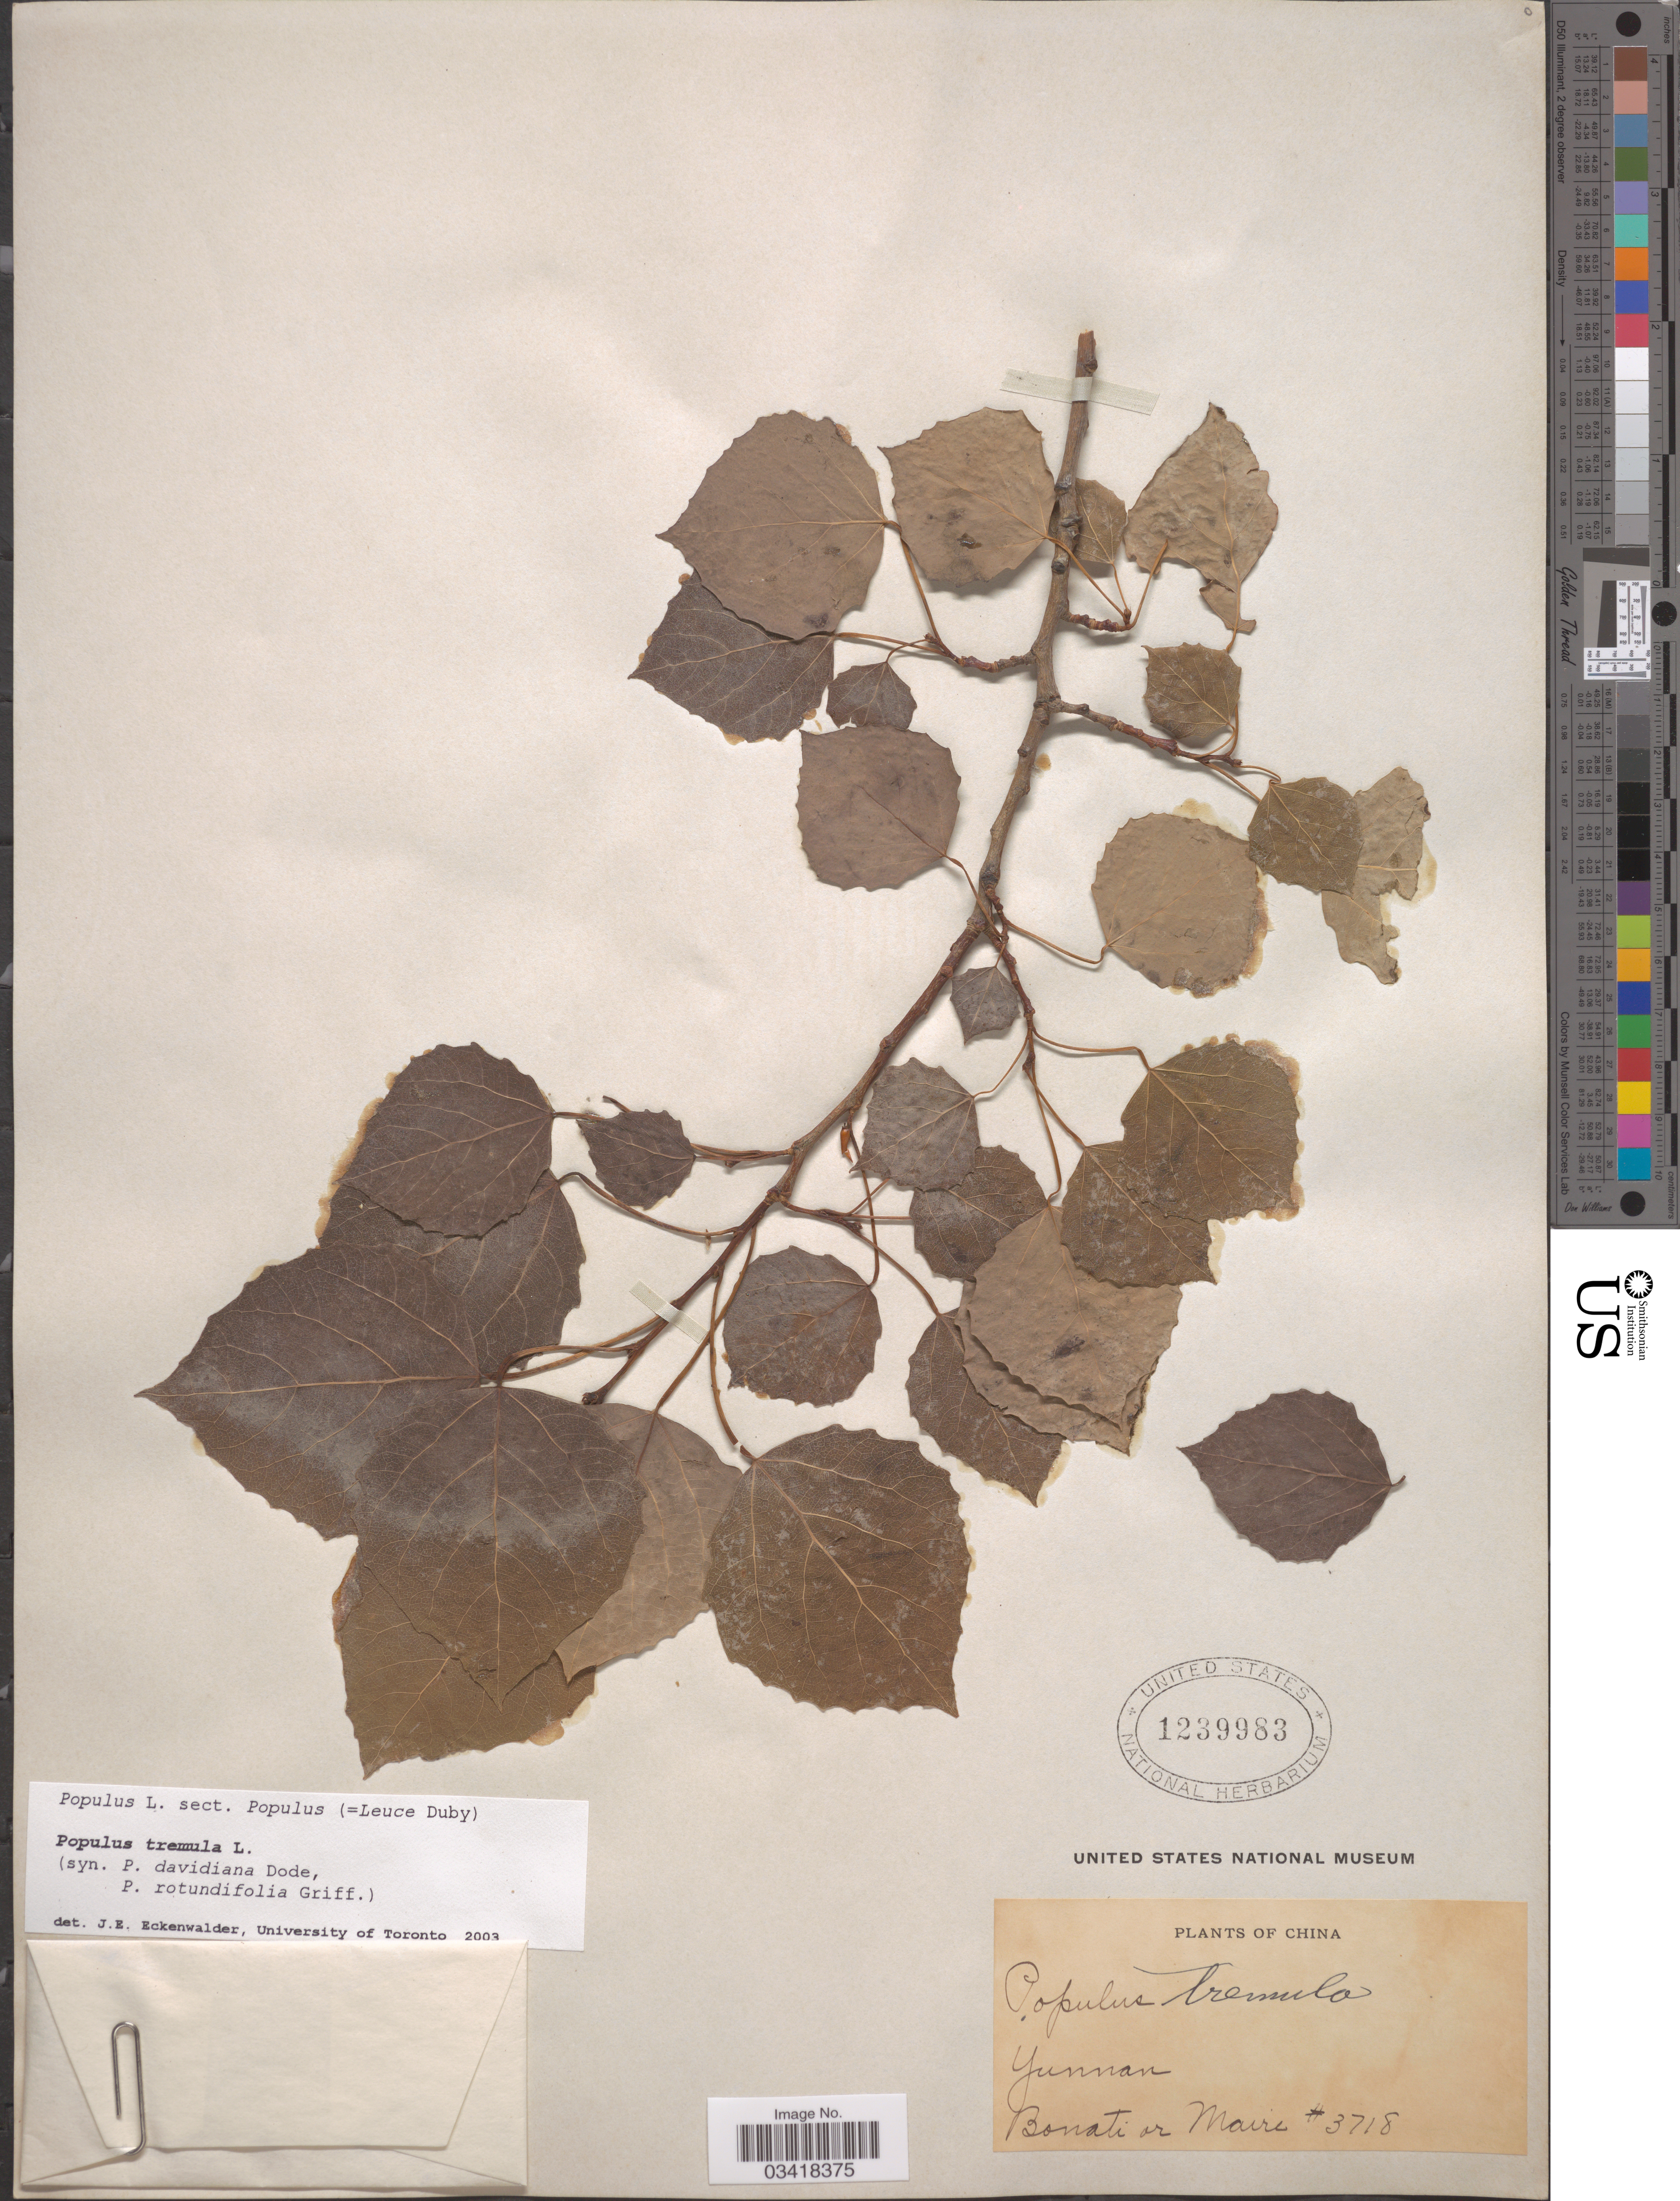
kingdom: Plantae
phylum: Tracheophyta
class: Magnoliopsida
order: Malpighiales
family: Salicaceae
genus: Populus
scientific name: Populus tremula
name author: L.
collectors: -. Bonati & Maire, --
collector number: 3718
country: China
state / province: Yunnan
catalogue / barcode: US 1239983